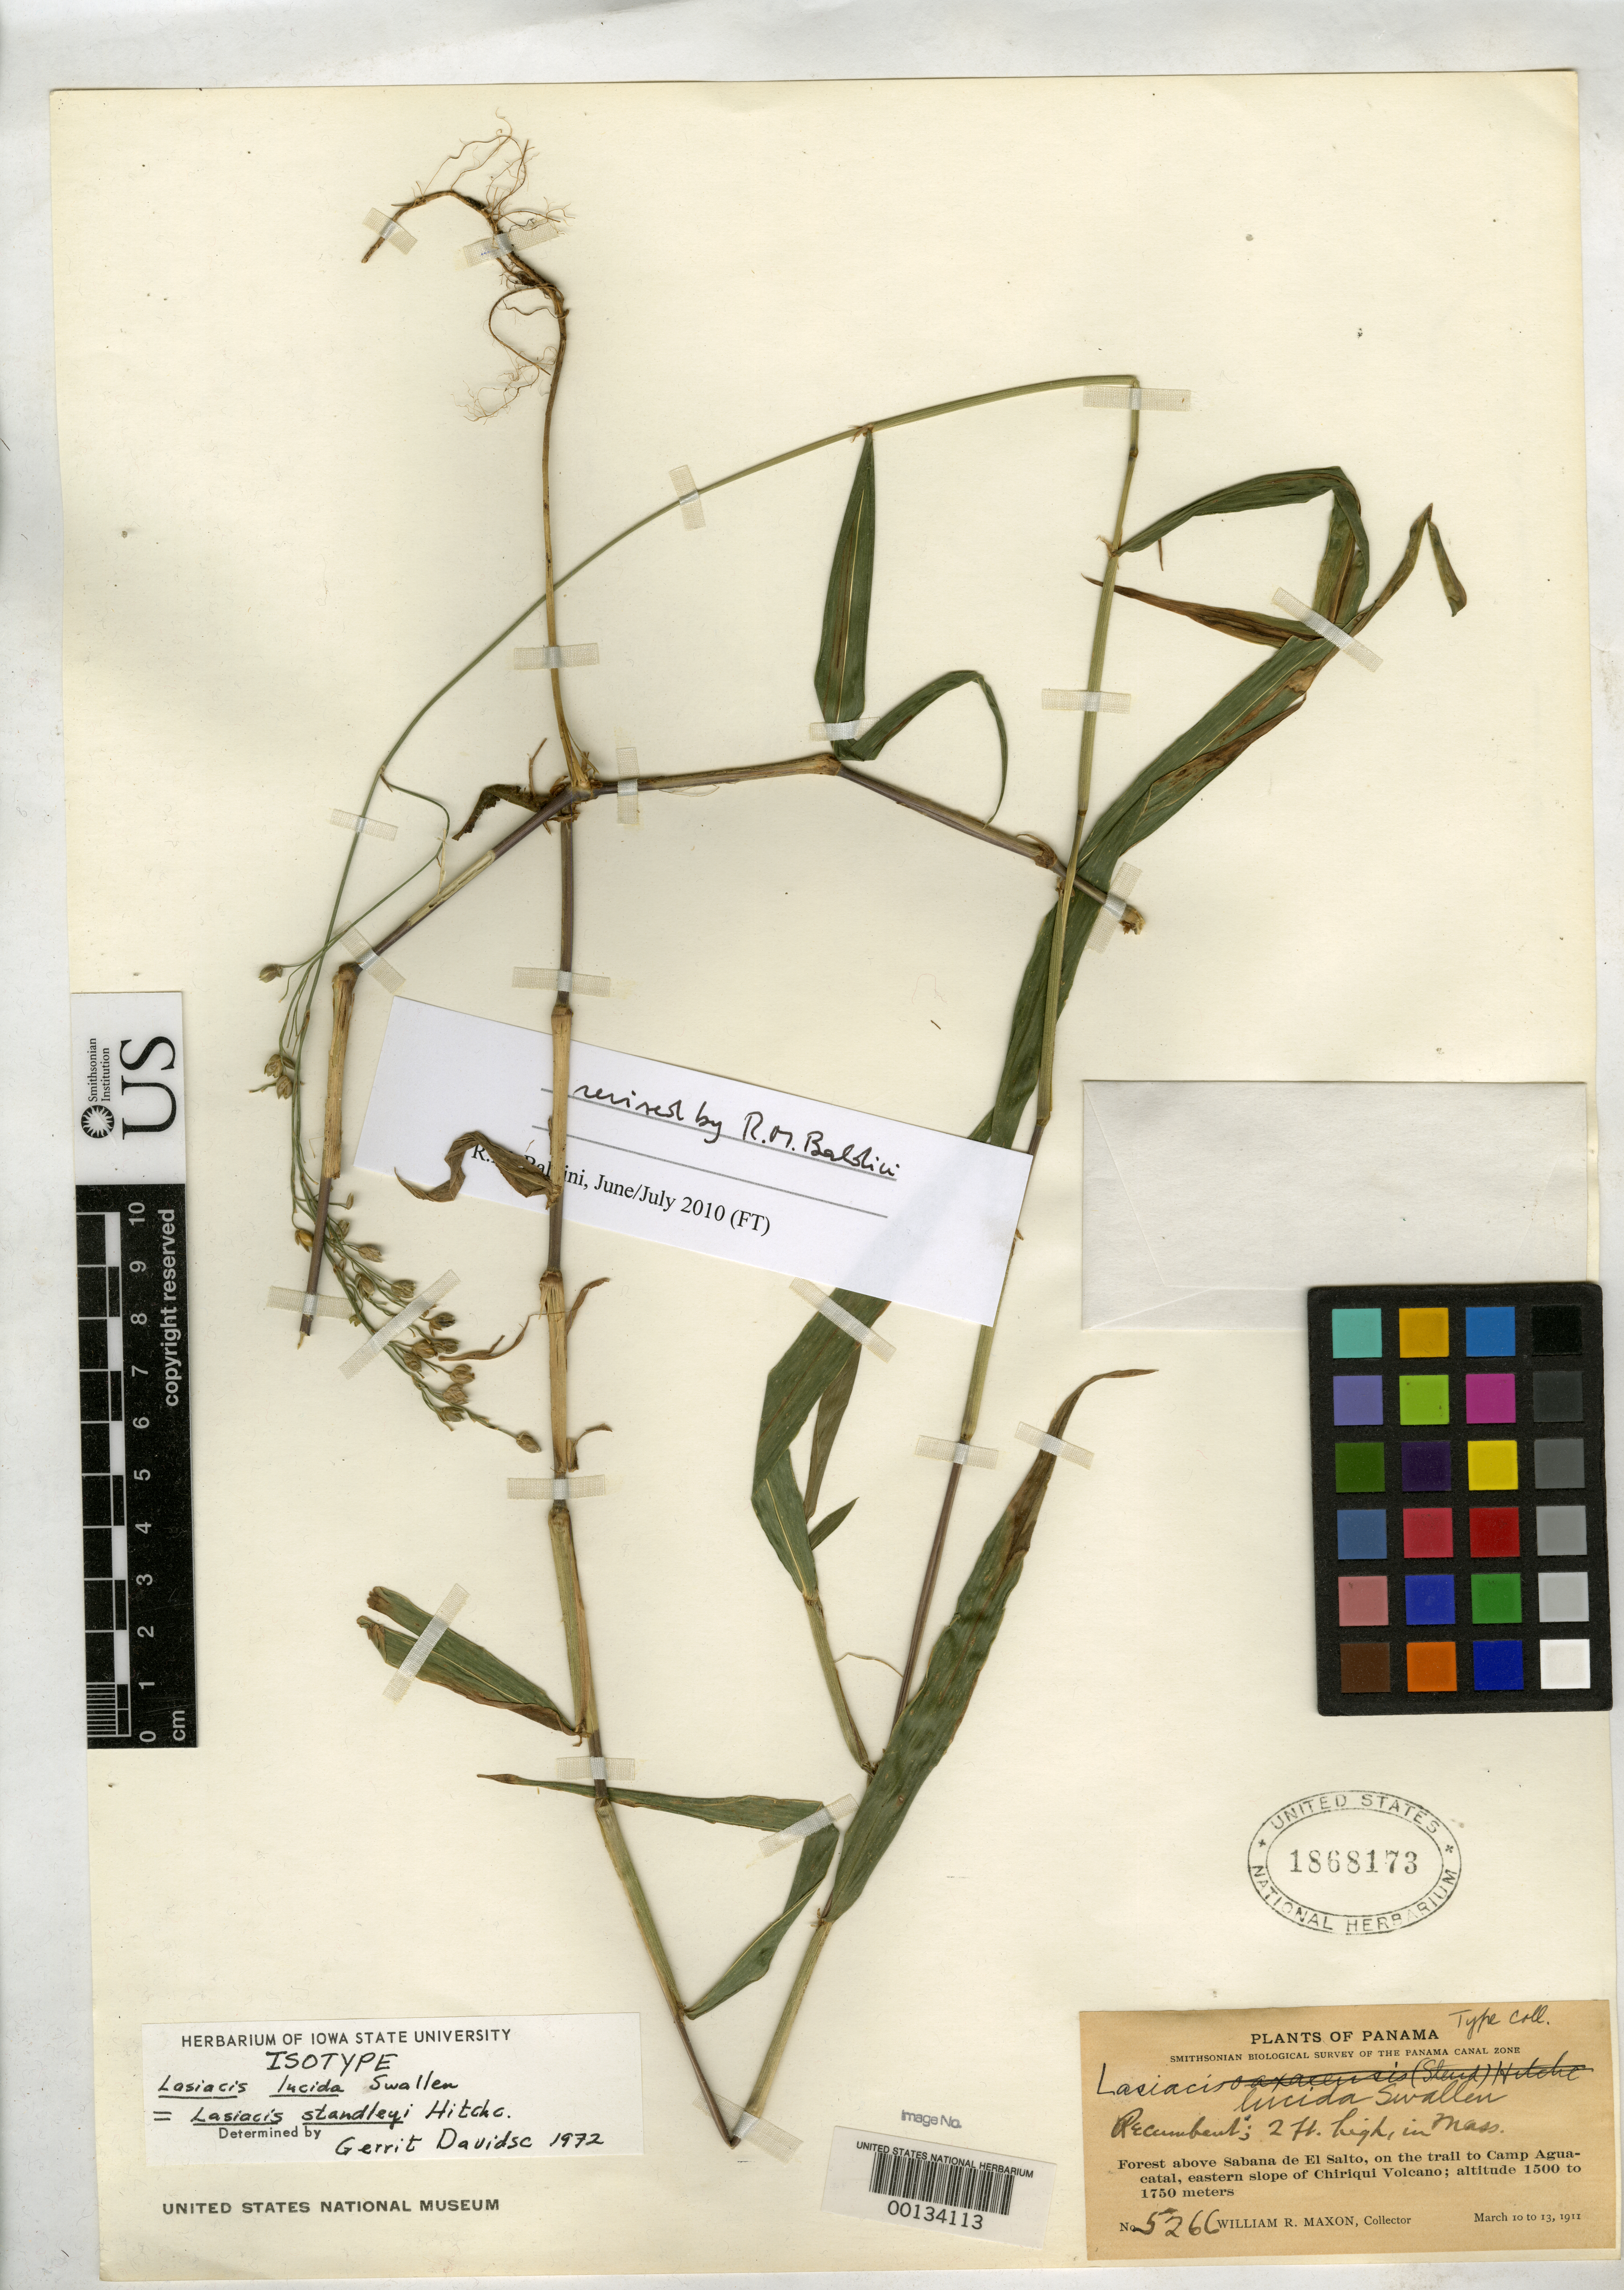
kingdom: Plantae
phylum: Tracheophyta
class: Liliopsida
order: Poales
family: Poaceae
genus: Lasiacis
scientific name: Lasiacis lucida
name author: Swallen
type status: Isotype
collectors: W. R. Maxon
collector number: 5266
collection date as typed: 10 Mar 1911 to 13 Mar 1911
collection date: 1911-03-10/1911-03-13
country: Panama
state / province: Chiriquí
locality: Forest above Sabana de El Salto, on Trail to Camp Aguacatal, E slope of Chiriqui Volcano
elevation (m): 1500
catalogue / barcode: US 1868173